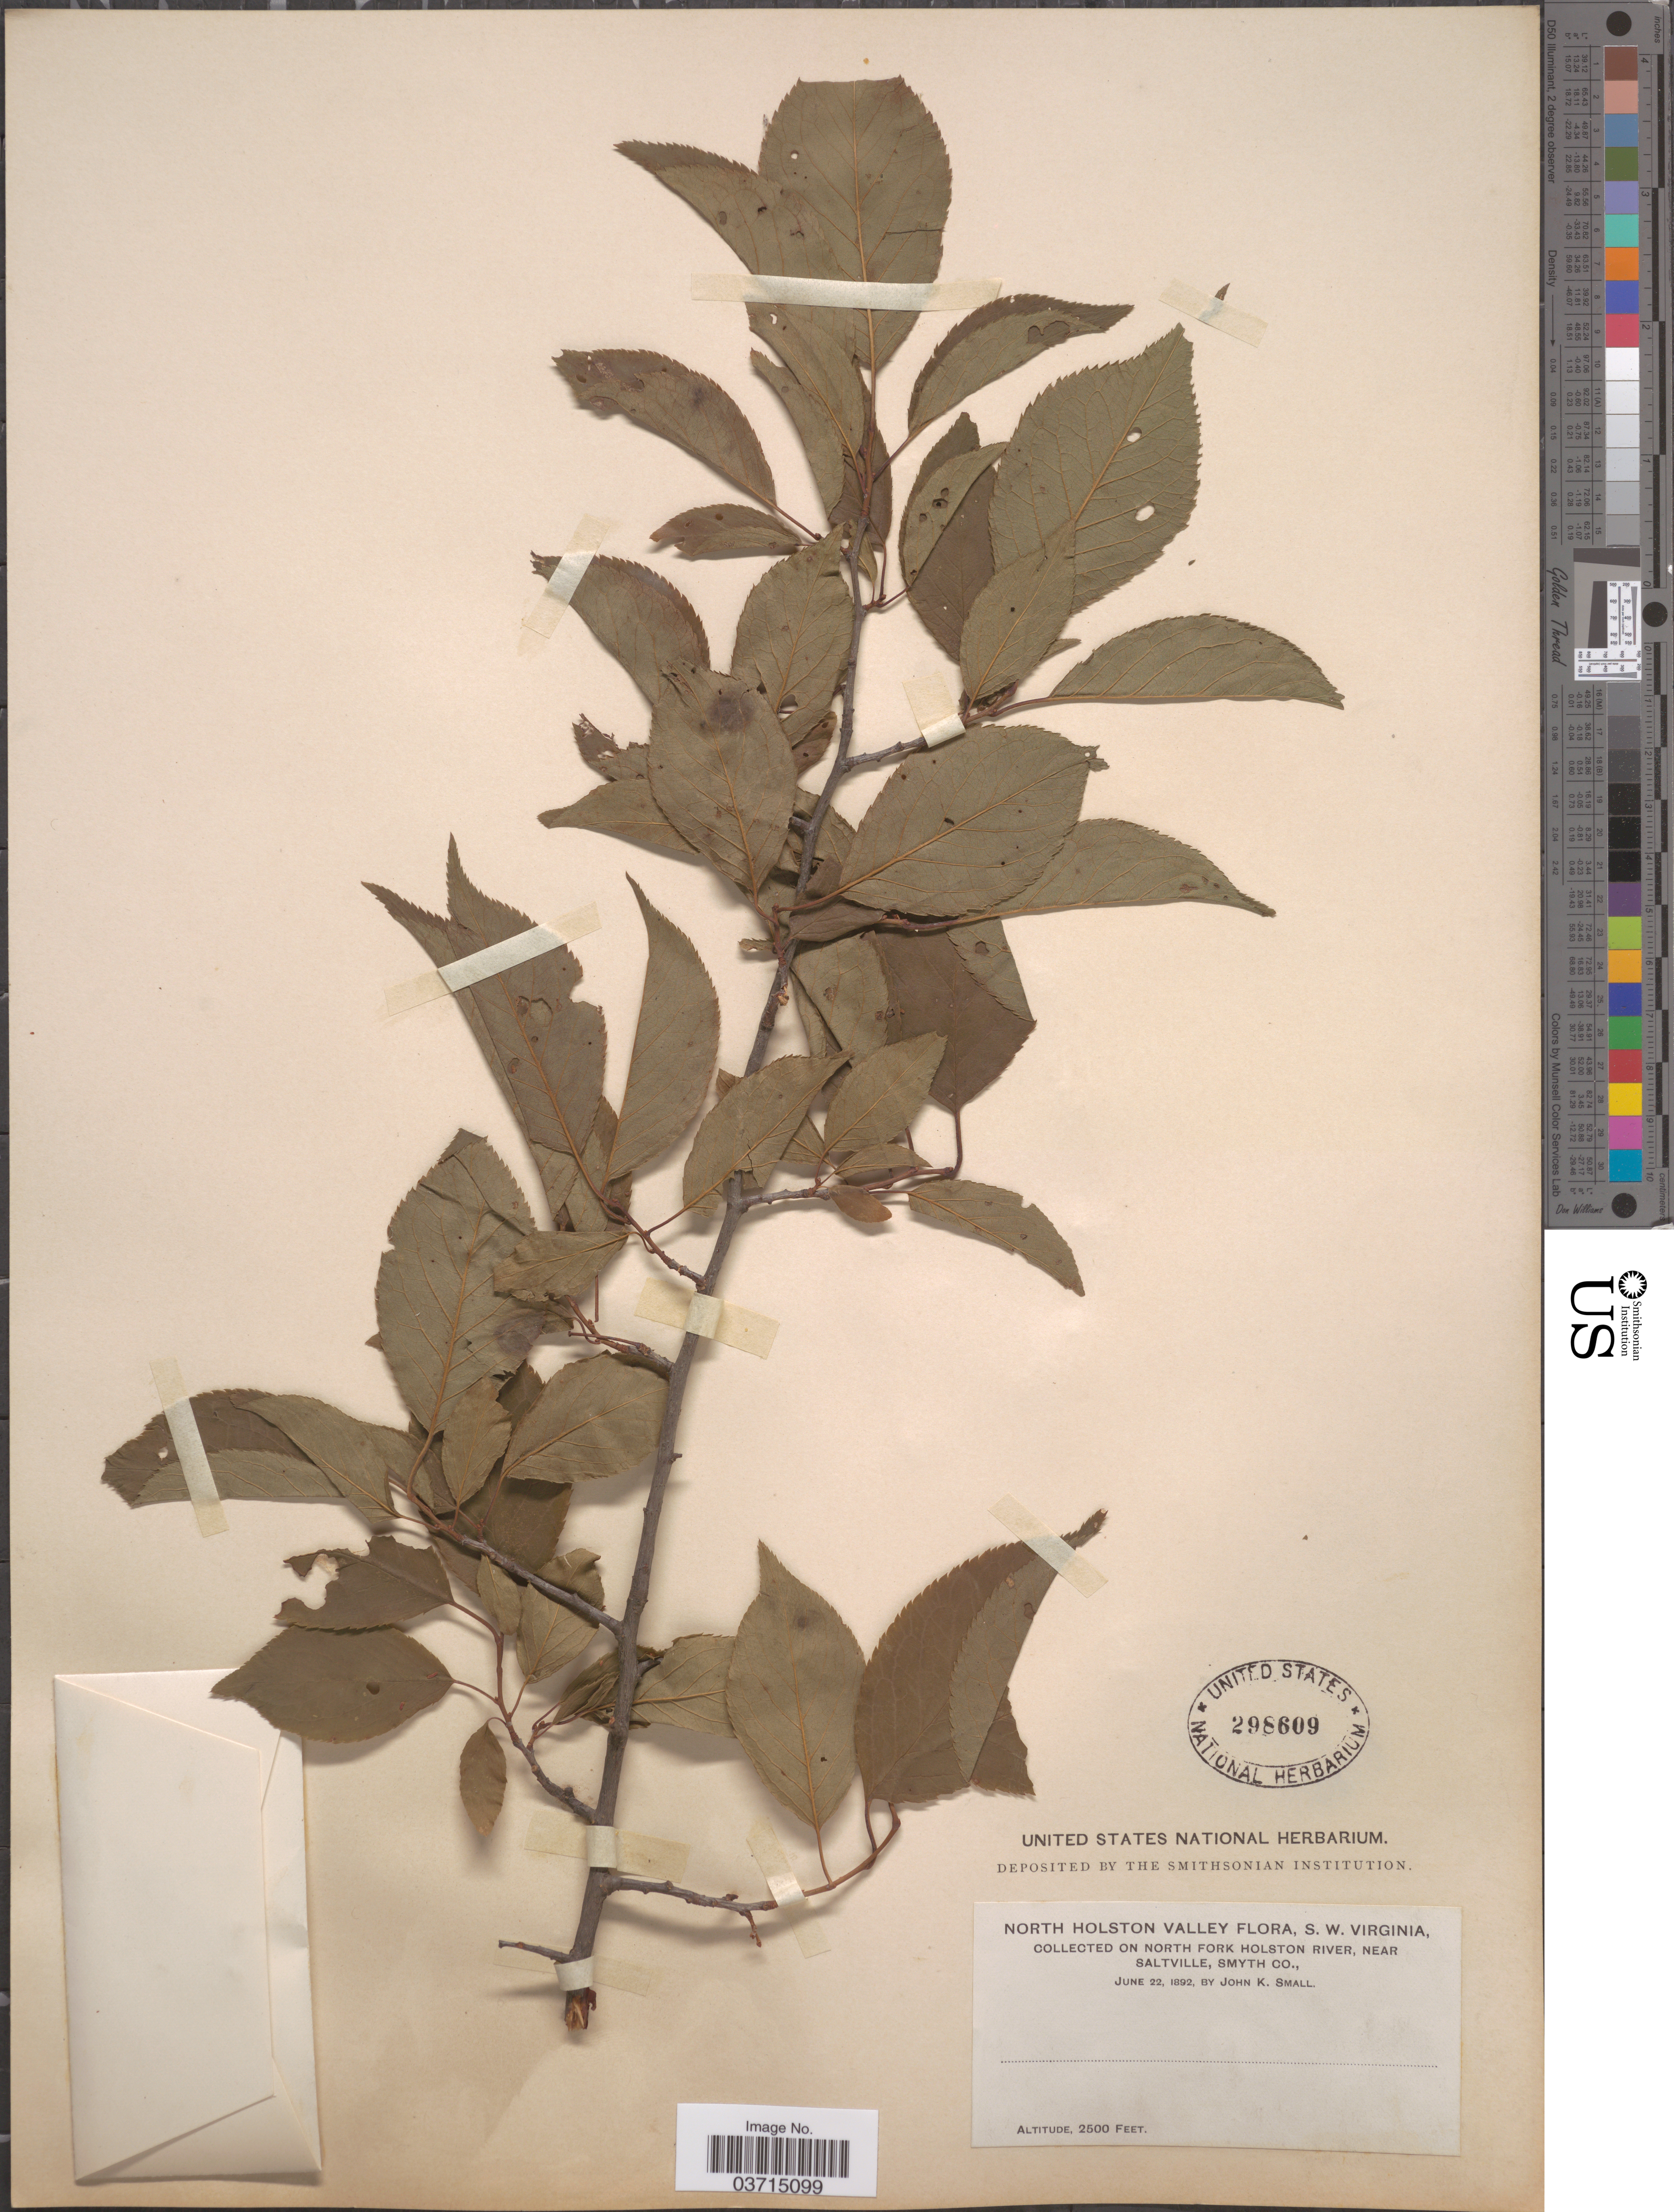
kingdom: Plantae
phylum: Tracheophyta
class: Magnoliopsida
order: Rosales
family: Rosaceae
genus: Prunus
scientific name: Prunus americana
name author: Marshall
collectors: J. K. Small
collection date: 1892-06-22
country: United States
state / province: Virginia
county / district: Smyth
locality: North Holston Valley, S. W. Virginia. North Folk Holston River, near Saltville, Smyth Co.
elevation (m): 762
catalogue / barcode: US 298609